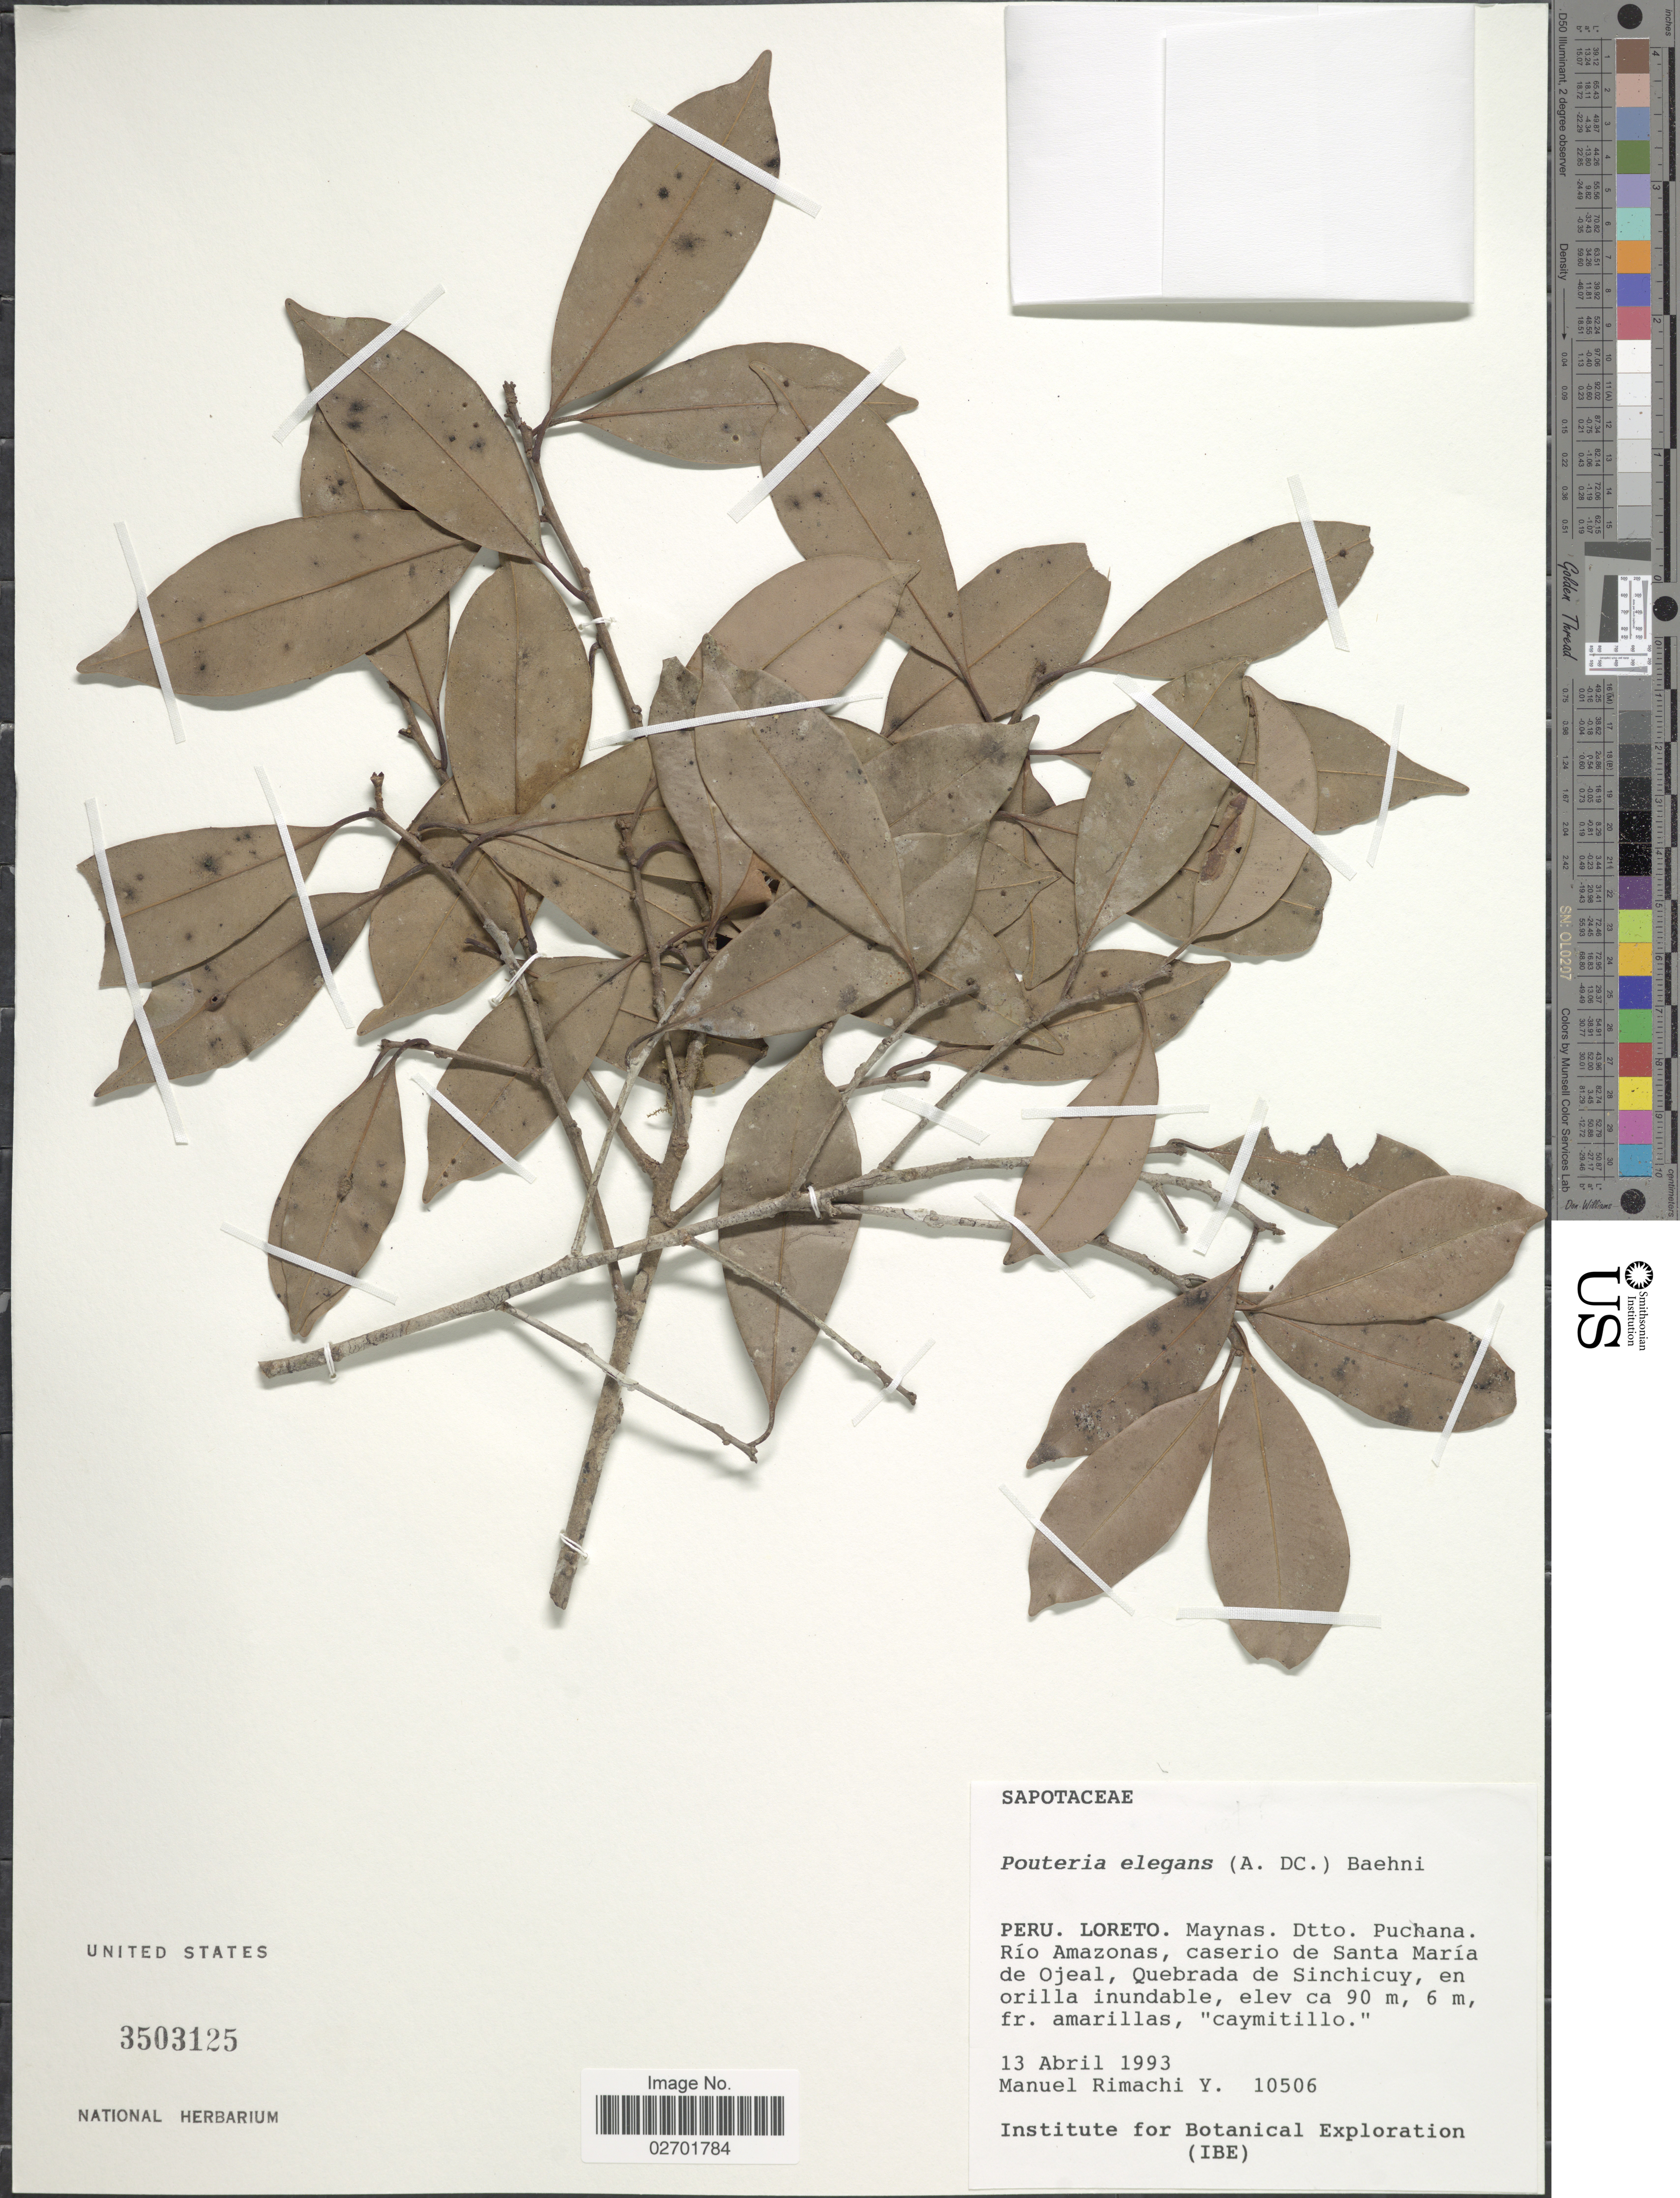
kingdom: Plantae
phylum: Tracheophyta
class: Magnoliopsida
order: Ericales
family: Sapotaceae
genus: Pouteria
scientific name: Pouteria elegans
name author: (A. DC.) Baehni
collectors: M. Rimachi Y.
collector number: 10506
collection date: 1993-04-13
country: Peru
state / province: Loreto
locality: Peru, Loreto, Maynas, Dtto. Puchana, Rio Amazonas, caserio de Santa Maria de Ojeal, Quebrada de Sinchicuy, en orilla inundable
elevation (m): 90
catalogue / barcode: US 3503125